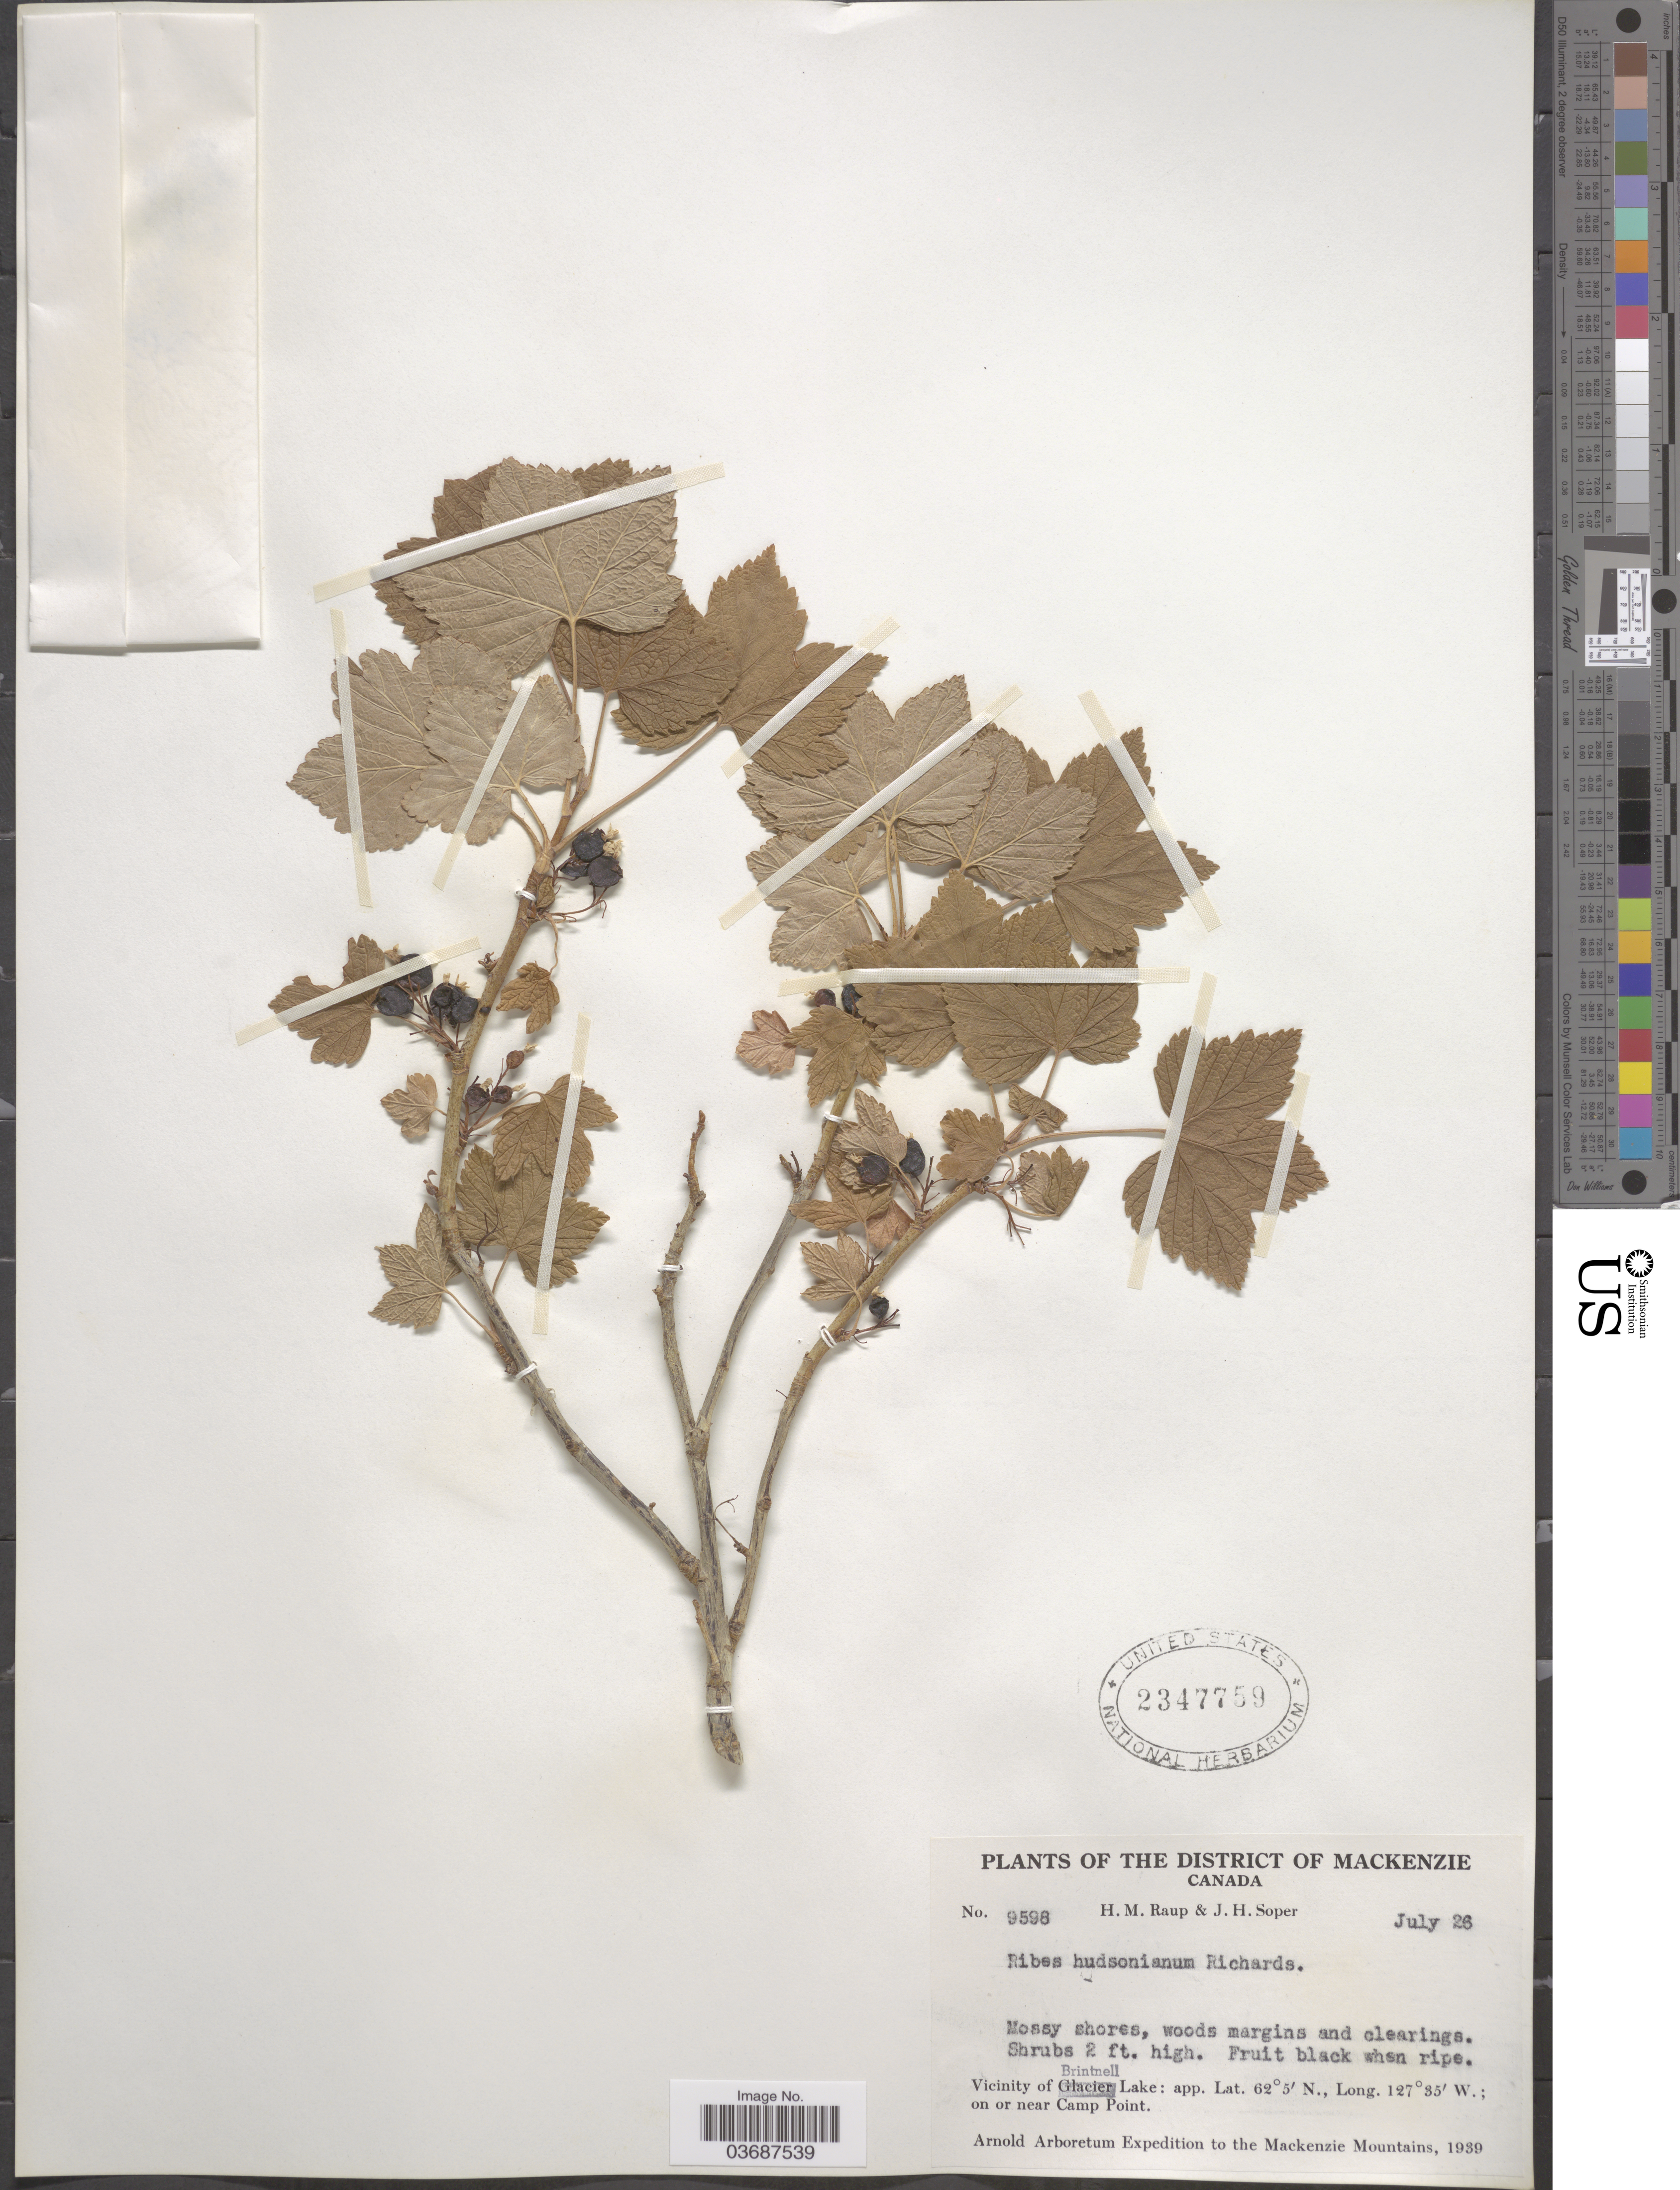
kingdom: Plantae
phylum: Tracheophyta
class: Magnoliopsida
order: Saxifragales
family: Grossulariaceae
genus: Ribes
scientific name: Ribes hudsonianum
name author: Richardson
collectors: H. Raup & J. H. Soper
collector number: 9598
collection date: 1939-07-26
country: Canada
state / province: Alberta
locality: The District of Mackenzie. Vicinity of Brintnell Lake; on or near Camp Point. Arnold Arboretum Expedition to the Mackenzie Mountains, 1939.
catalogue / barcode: US 2347759